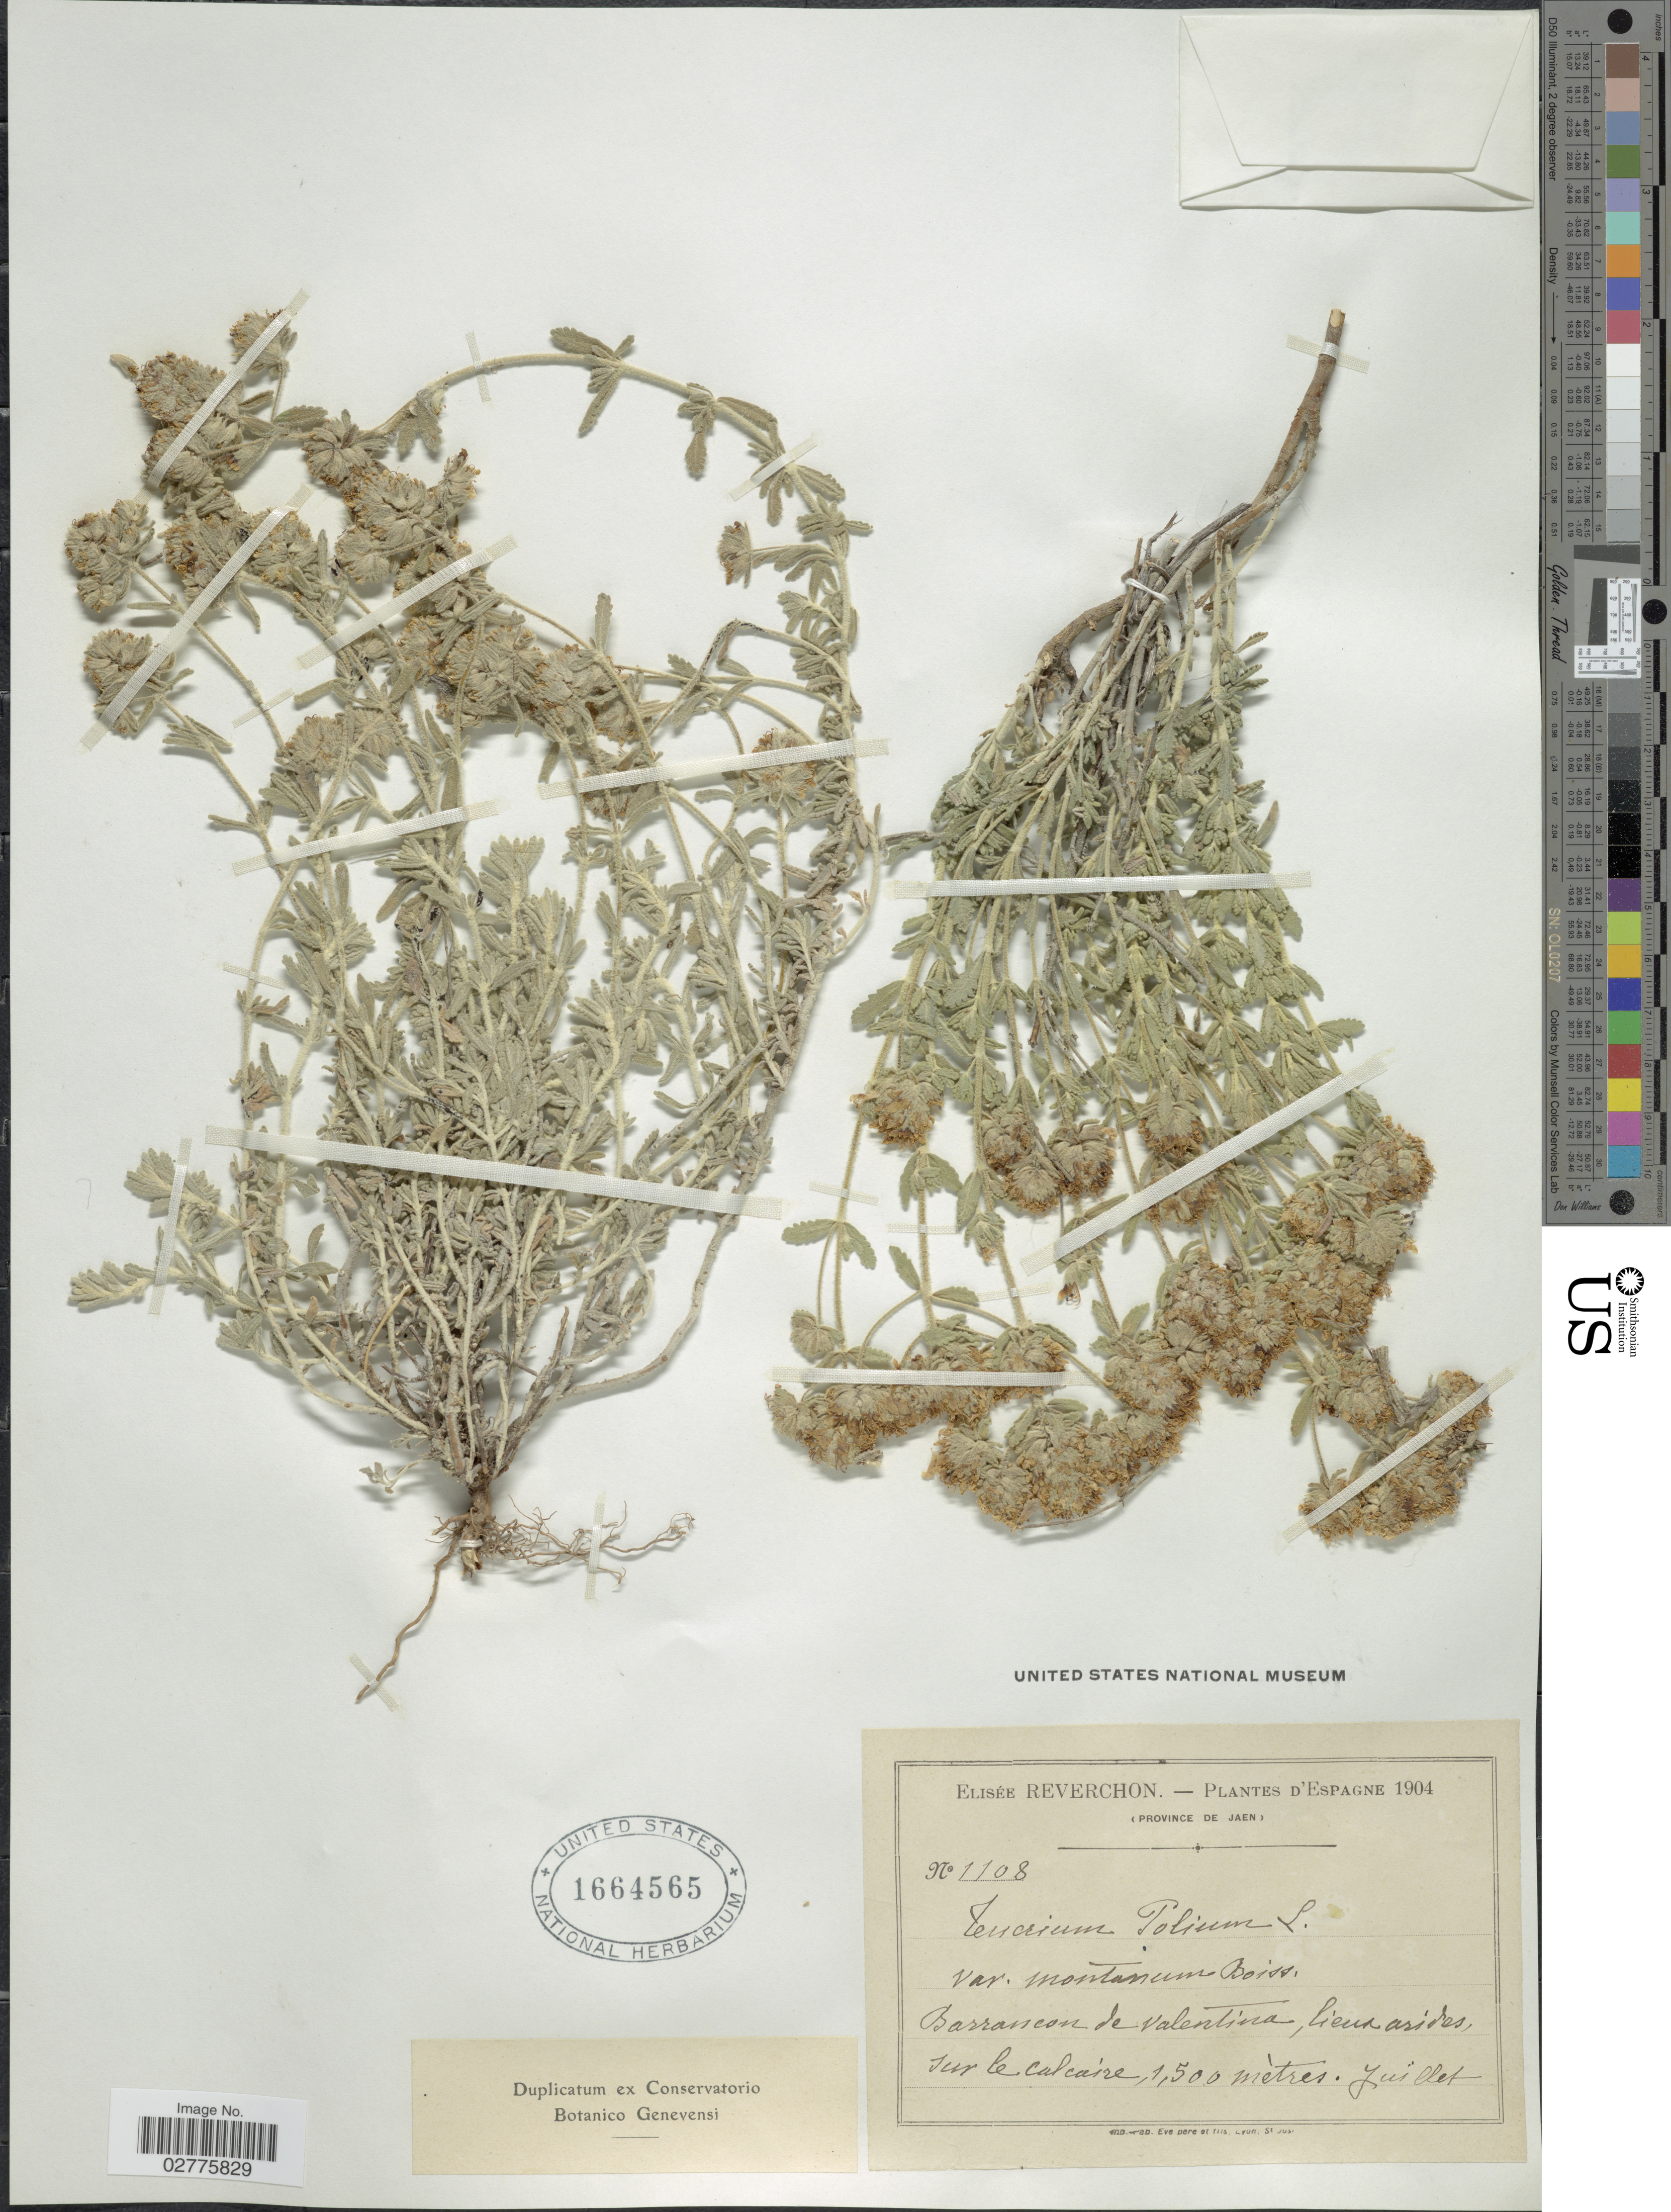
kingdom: Plantae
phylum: Tracheophyta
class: Magnoliopsida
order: Lamiales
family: Lamiaceae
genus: Teucrium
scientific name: Teucrium polium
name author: L.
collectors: E. Reverchon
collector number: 1108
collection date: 1904-07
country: Spain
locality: D'Espange. Province De Jaen. Barrancon de Valentina, Lieux arides sur le calcaire.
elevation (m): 1500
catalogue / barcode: US 1664565